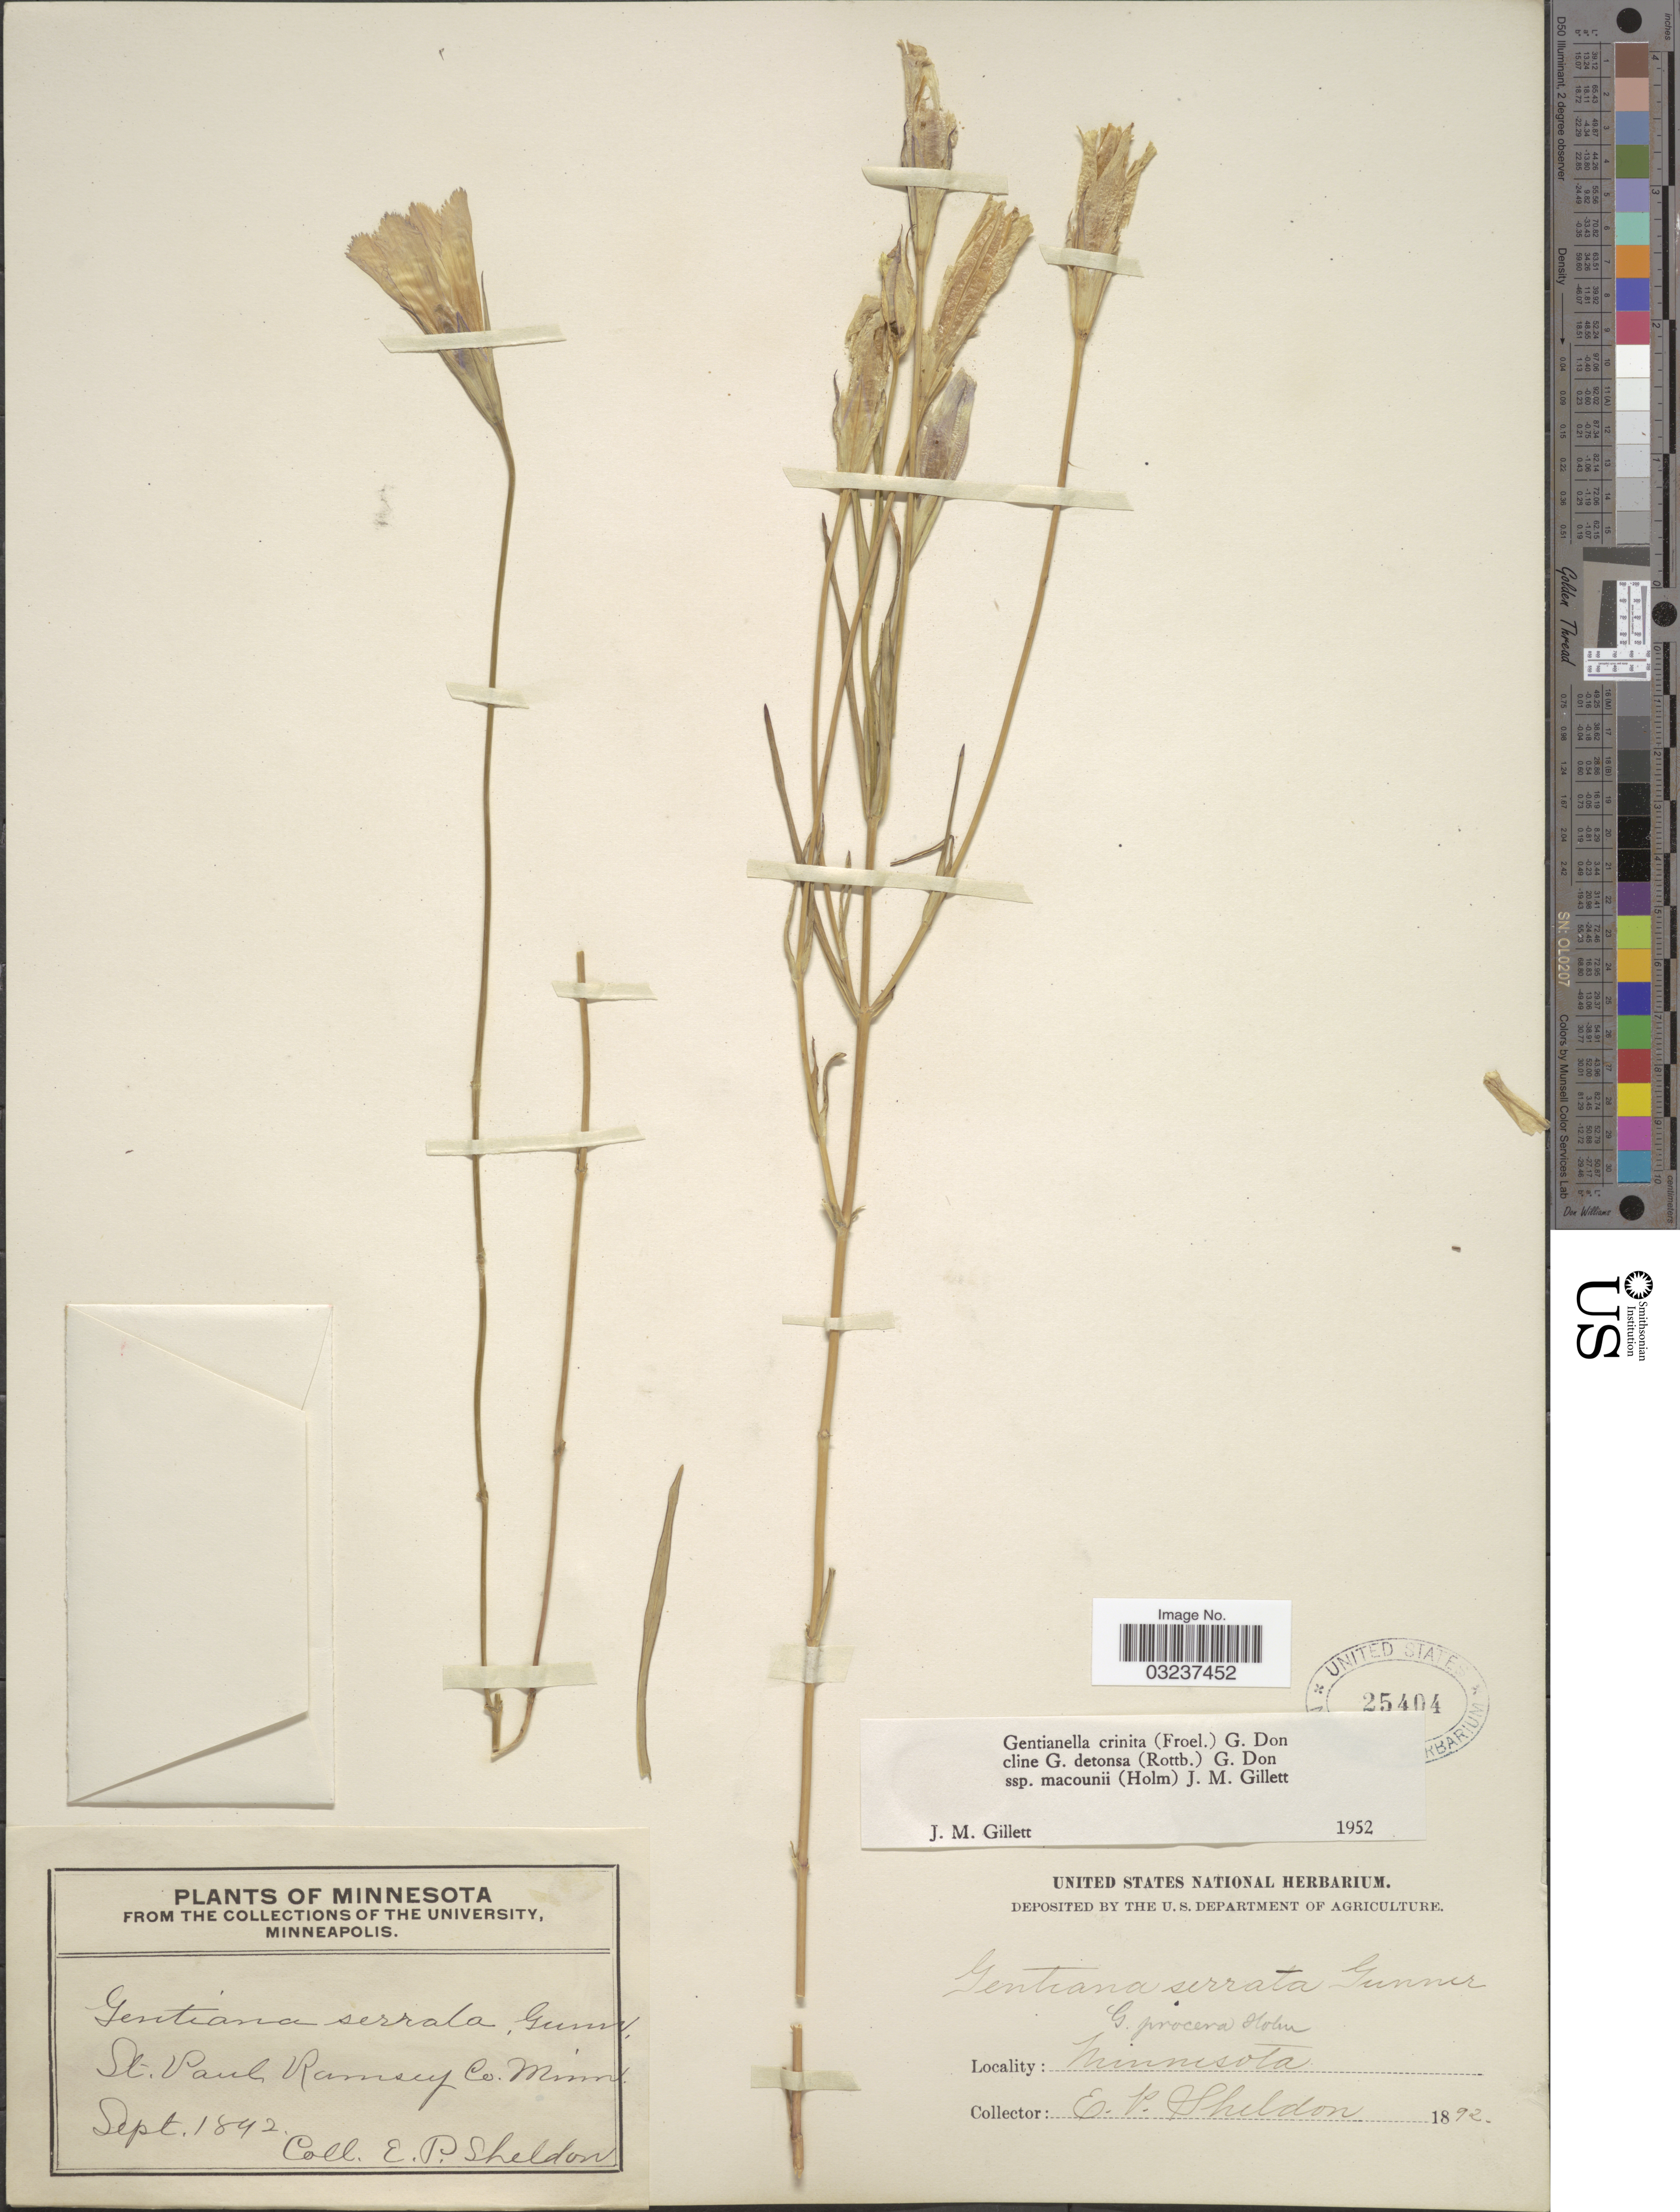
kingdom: Plantae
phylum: Tracheophyta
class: Magnoliopsida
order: Gentianales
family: Gentianaceae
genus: Gentianella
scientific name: Gentianella crinita subsp. macounii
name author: (Holm) J.M. Gillett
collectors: E. P. Sheldon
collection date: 1892-09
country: United States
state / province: Minnesota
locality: St. Paul Ramsey Co. Minn.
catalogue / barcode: US 25404